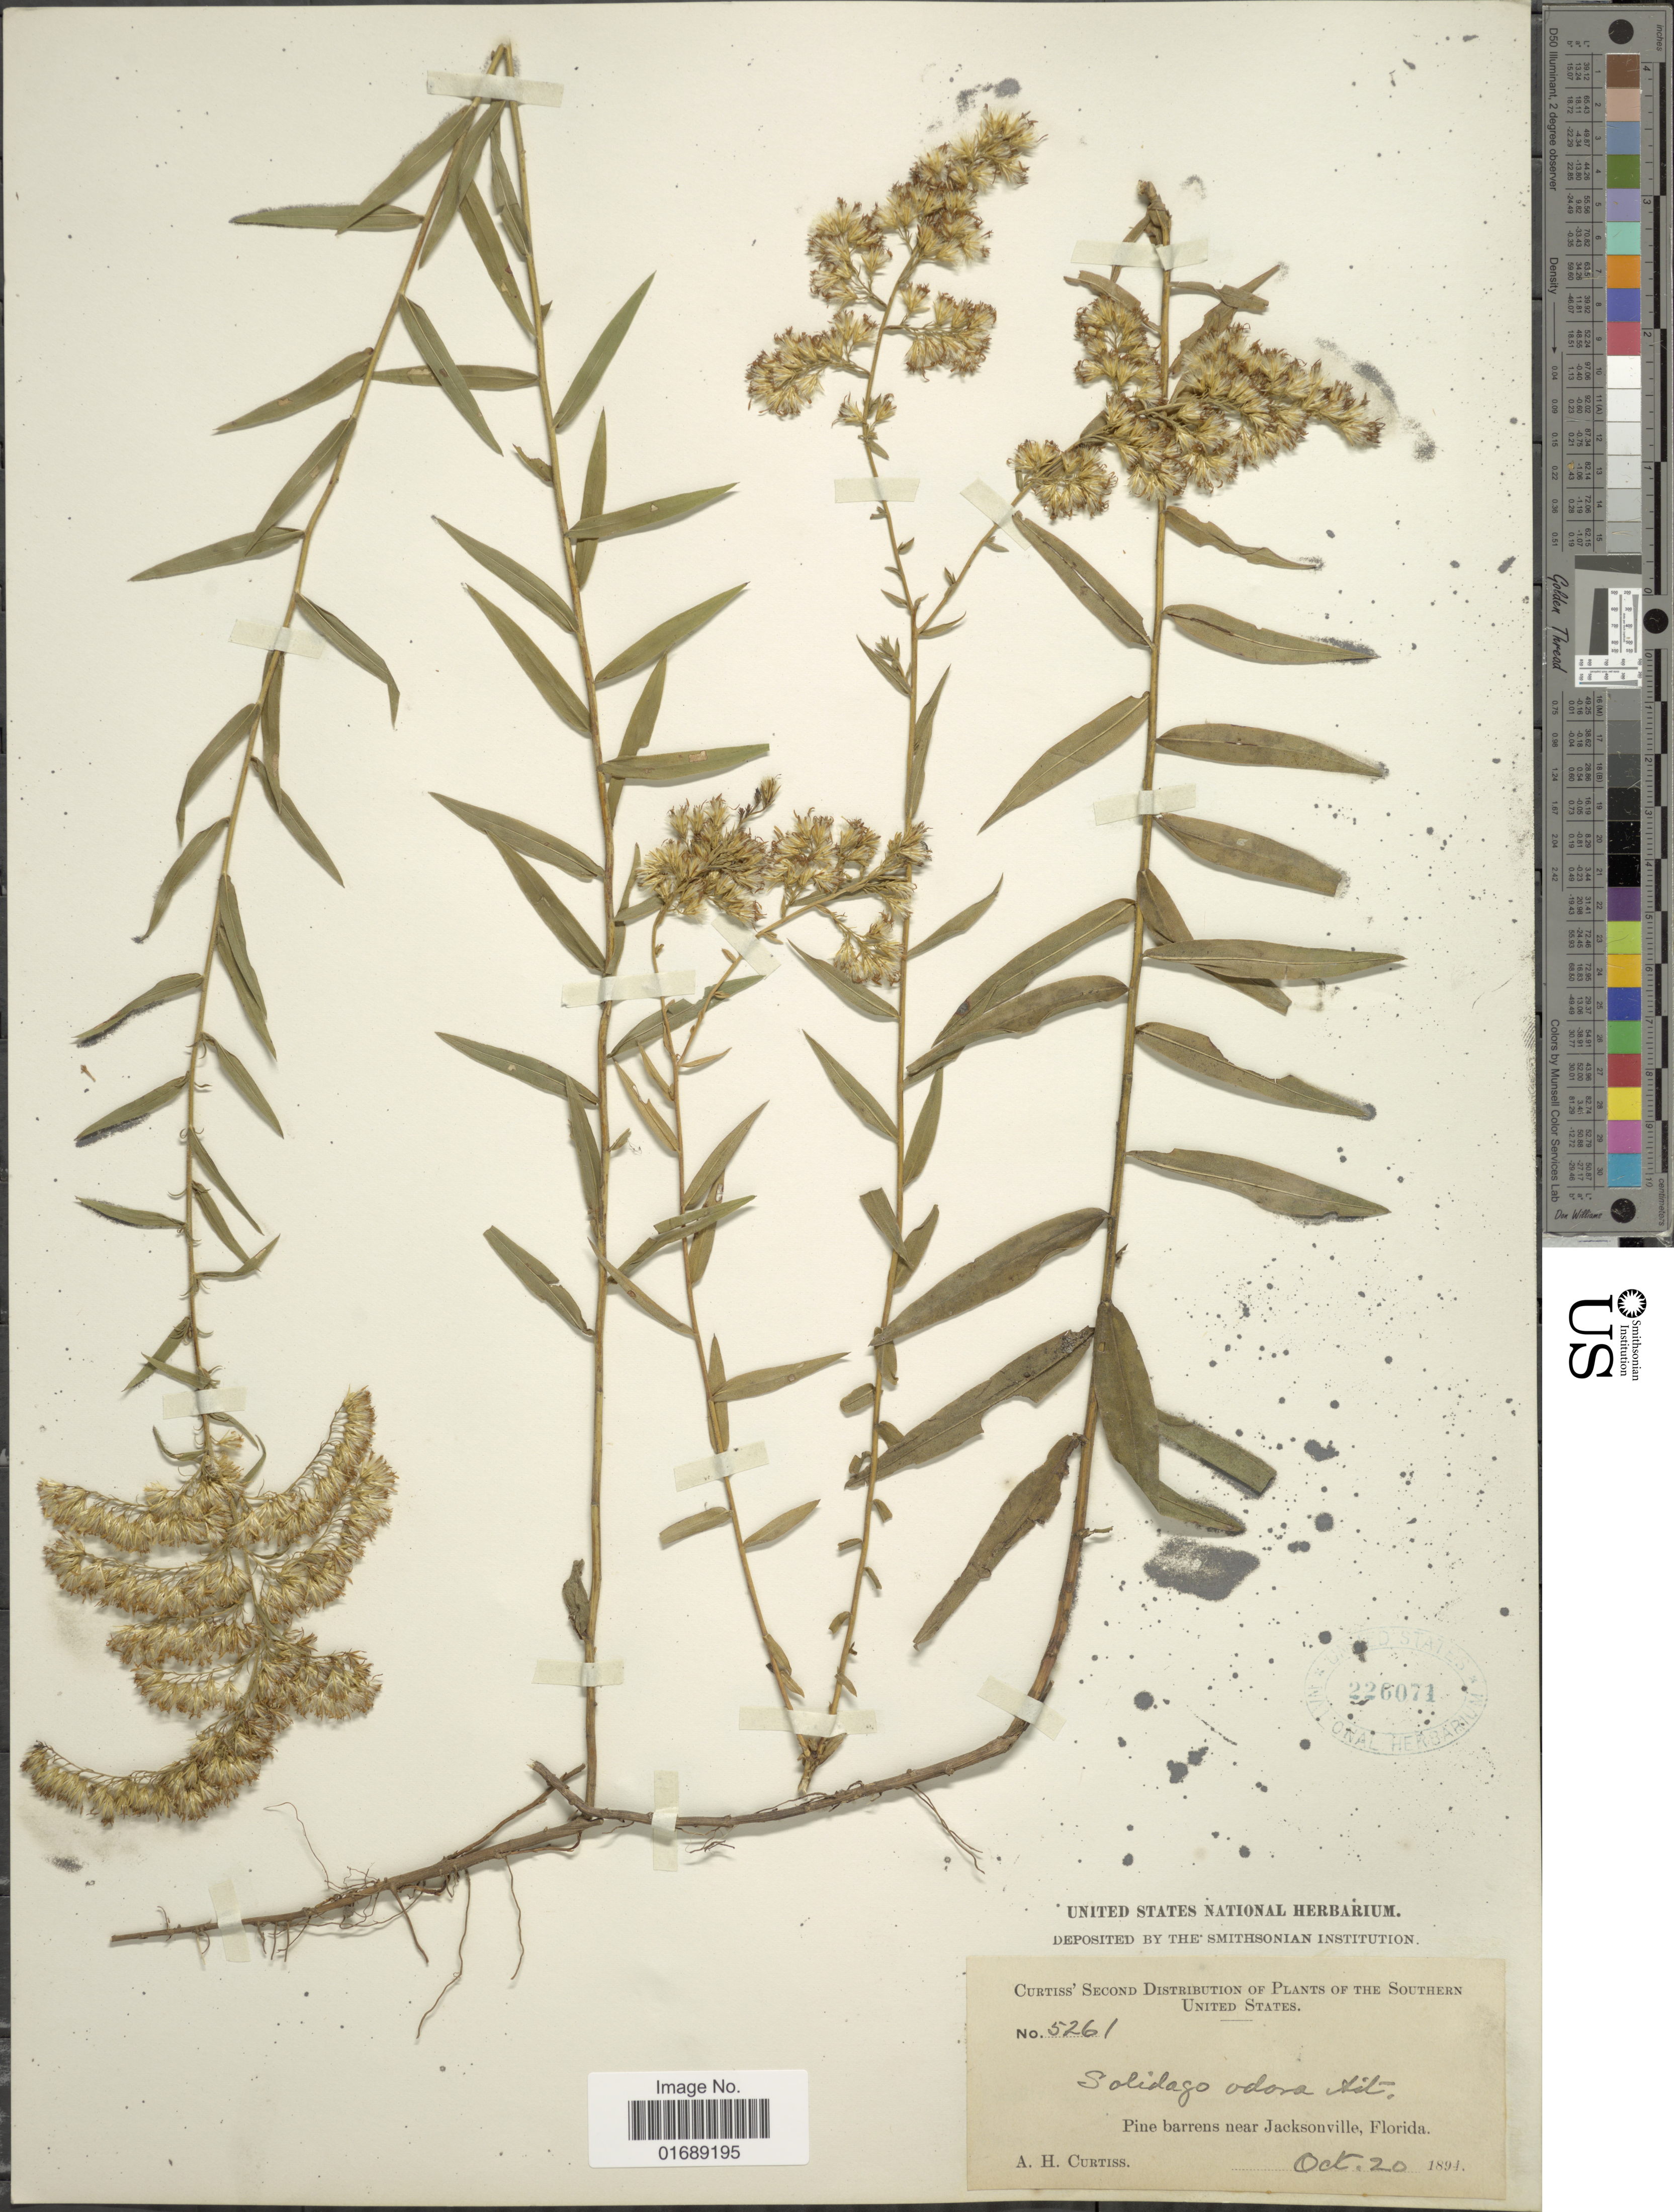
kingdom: Plantae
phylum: Tracheophyta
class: Magnoliopsida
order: Asterales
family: Asteraceae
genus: Solidago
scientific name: Solidago odora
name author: Aiton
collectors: A. H. Curtiss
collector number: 5261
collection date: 1894-10-20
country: United States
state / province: Florida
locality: Pine barrens near Jacksonville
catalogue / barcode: US 226071